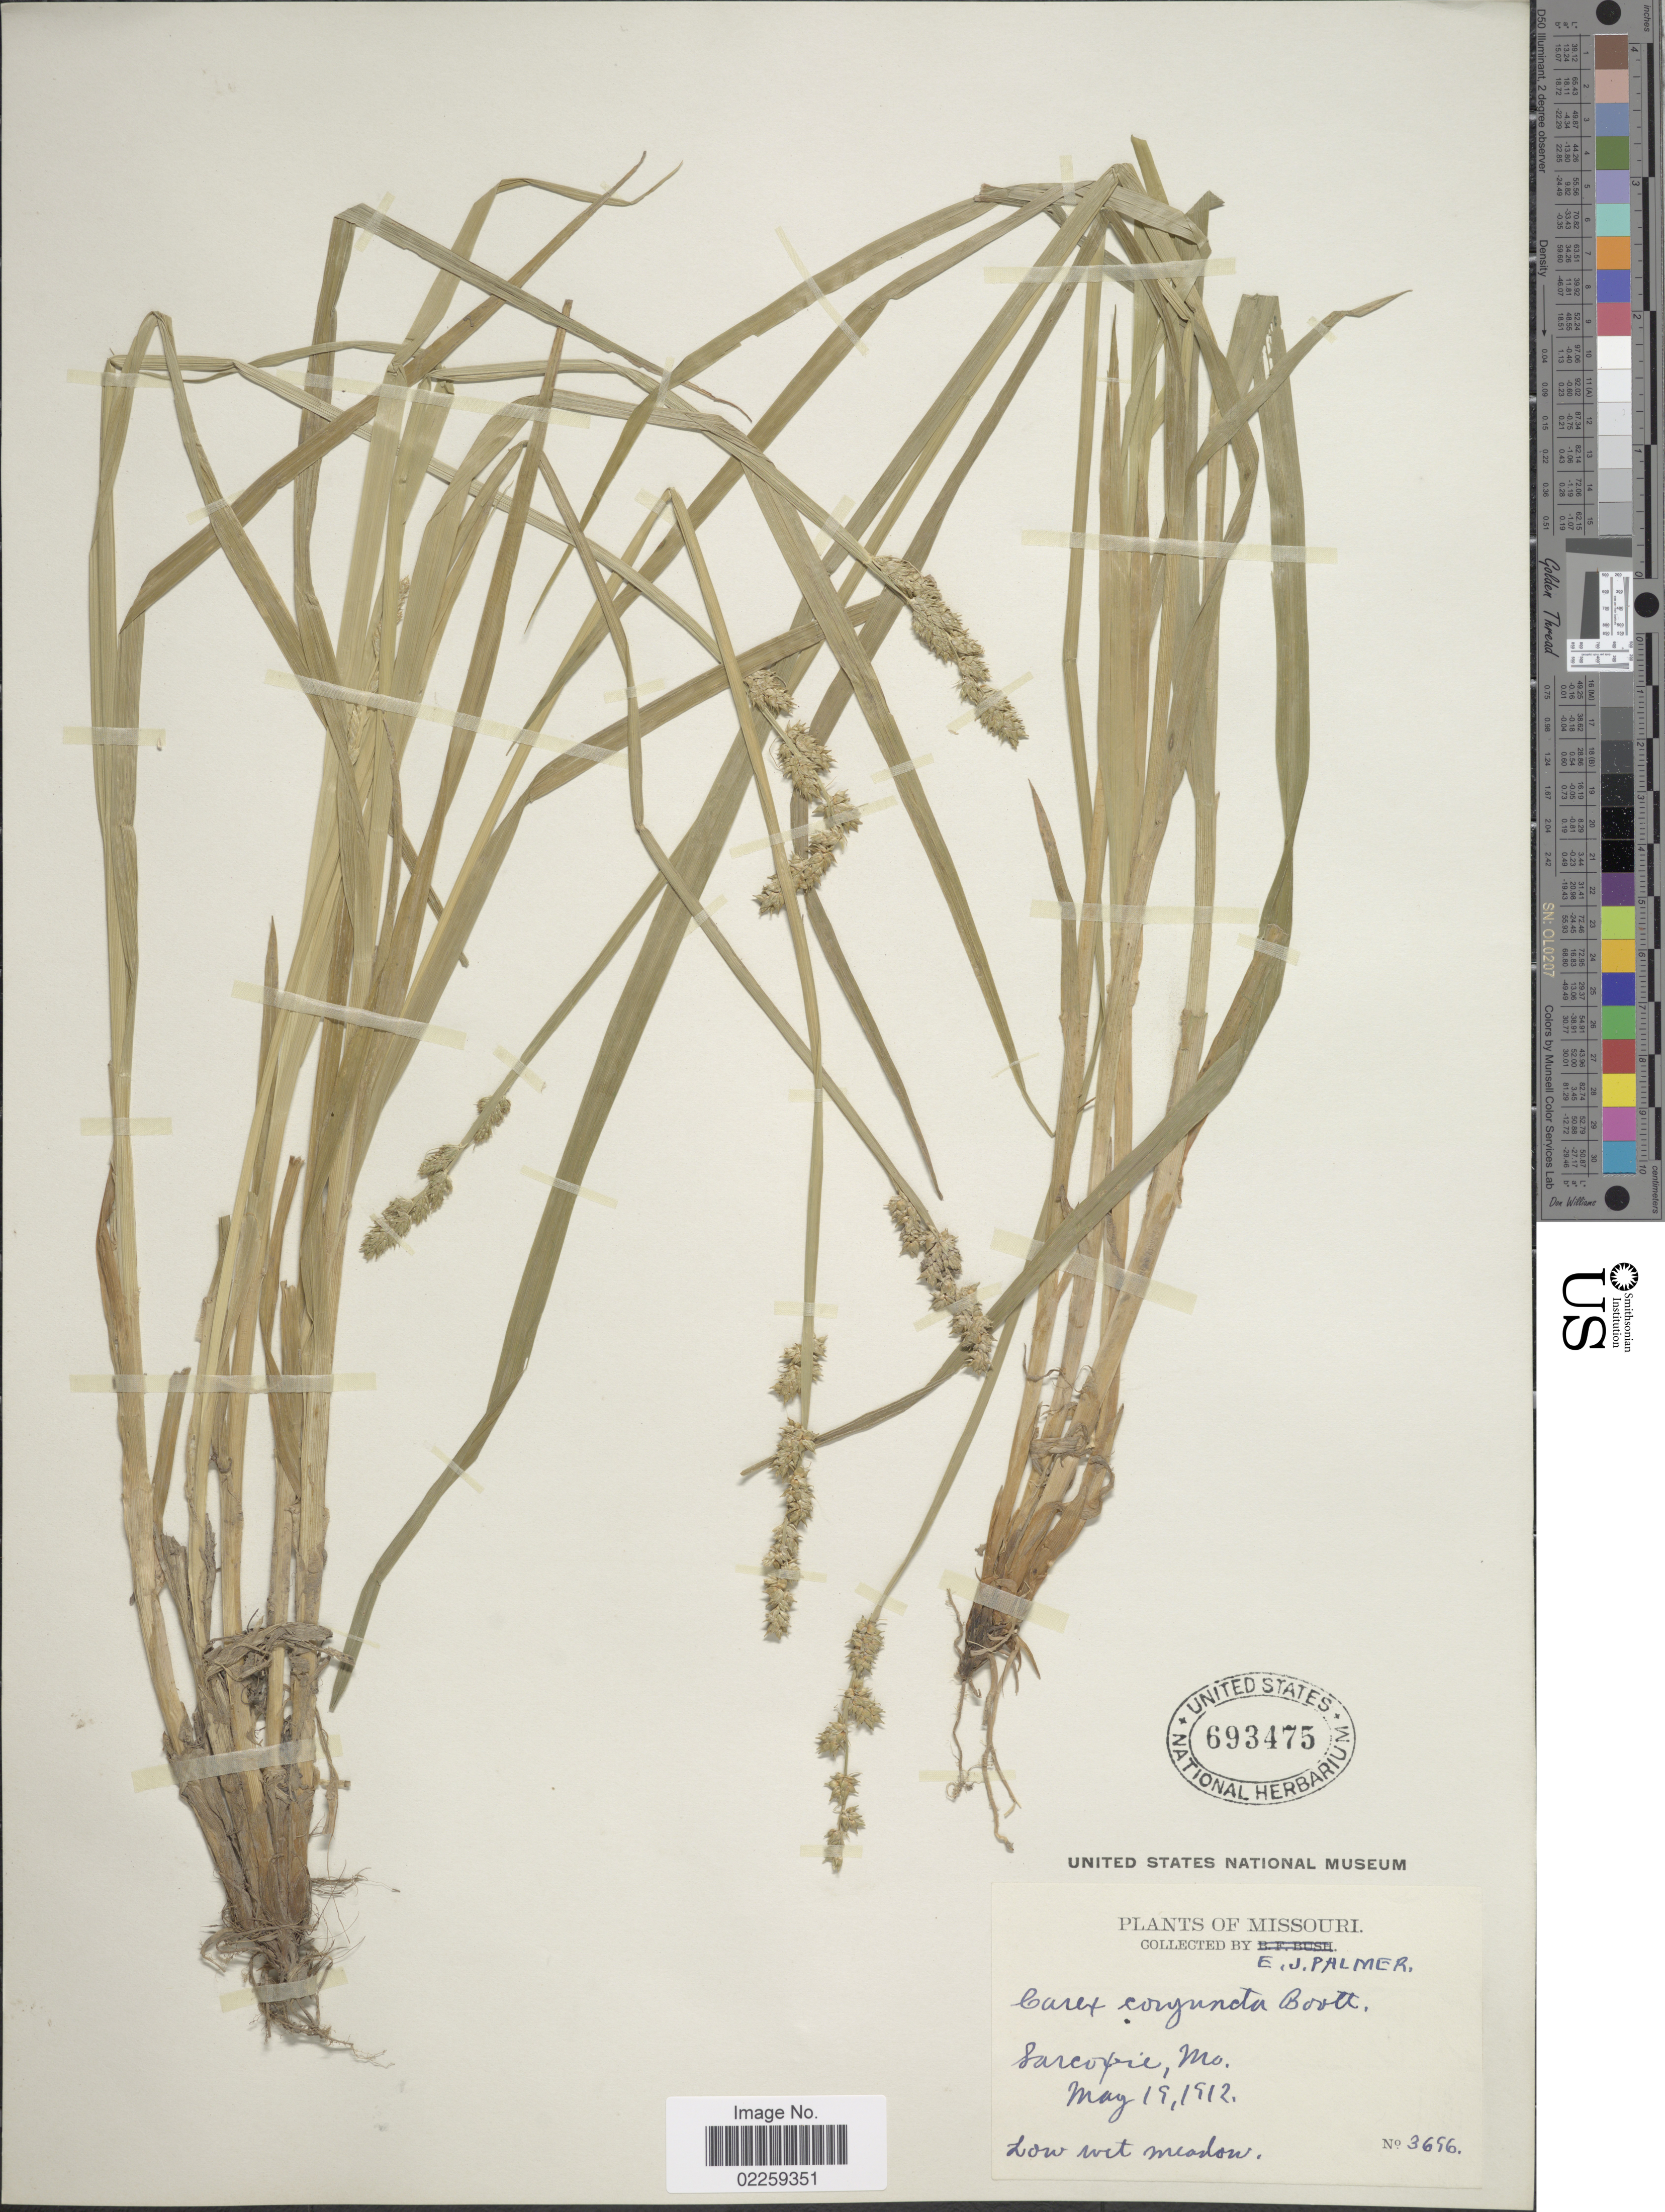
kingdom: Plantae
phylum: Tracheophyta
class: Liliopsida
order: Poales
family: Cyperaceae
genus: Carex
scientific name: Carex conjuncta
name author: Boott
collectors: E. J. Palmer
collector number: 3696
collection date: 1912-05-19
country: United States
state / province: Missouri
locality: Sarcoxie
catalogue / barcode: US 693475